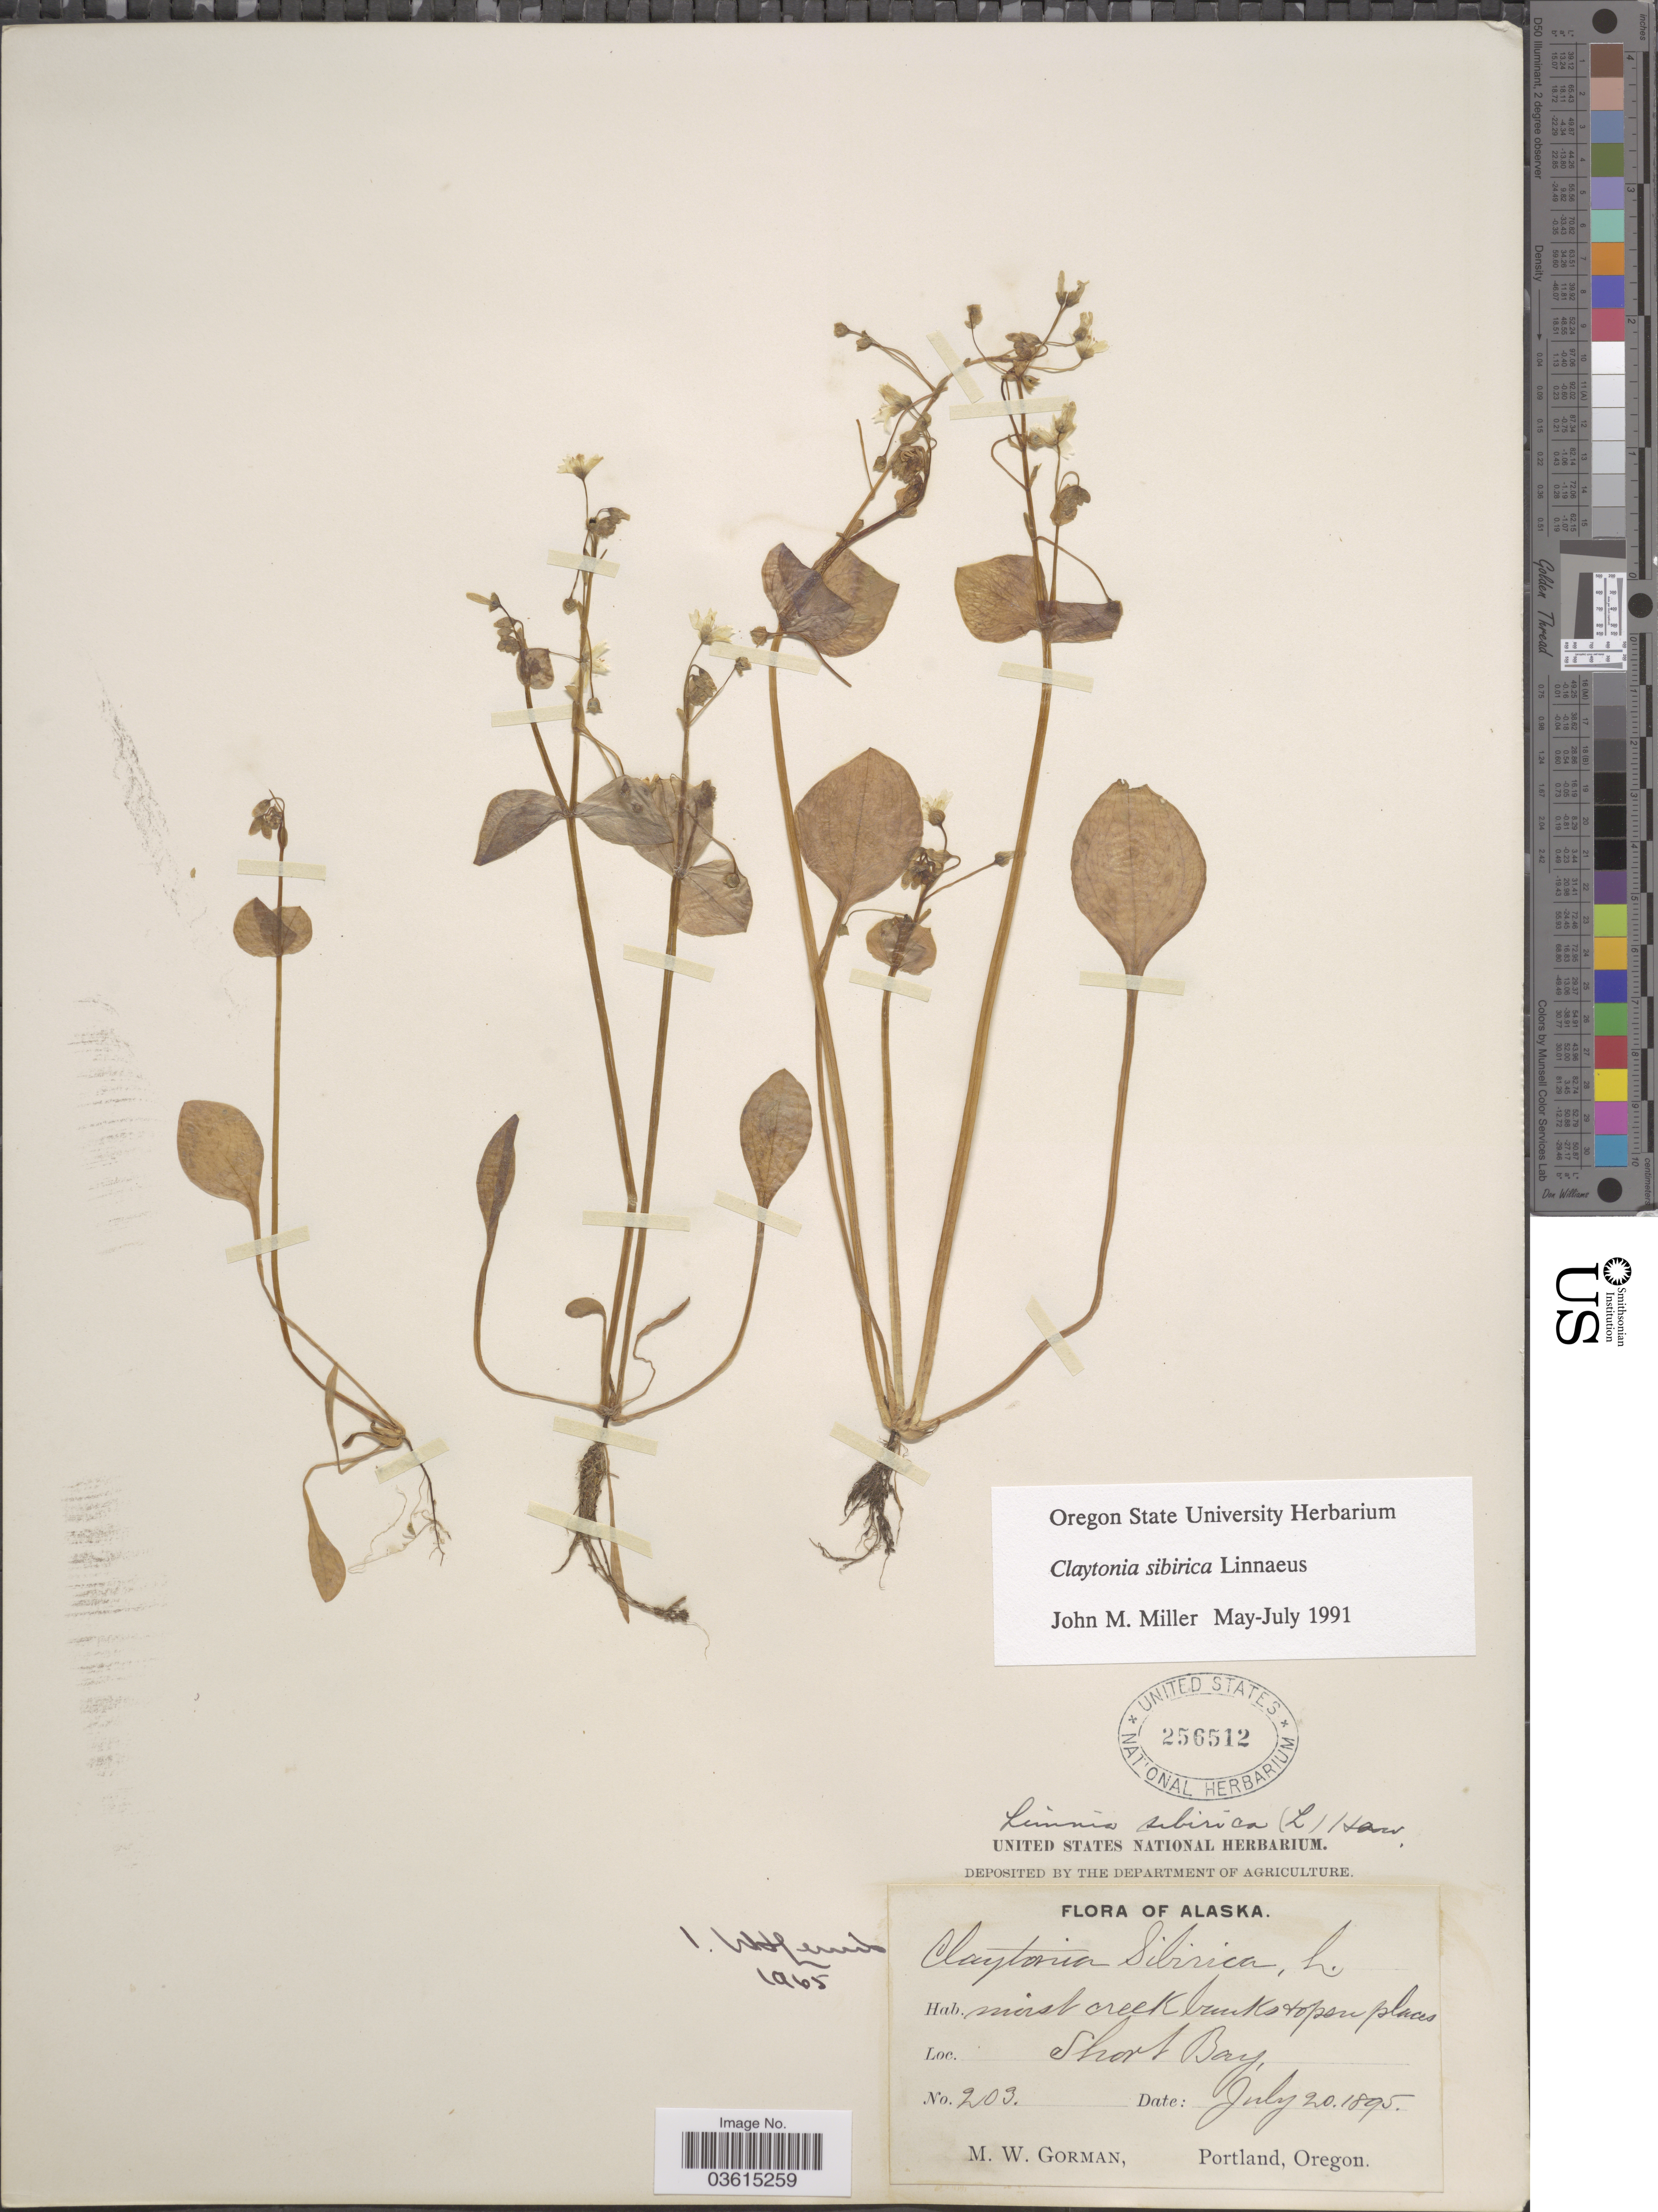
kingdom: Plantae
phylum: Tracheophyta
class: Magnoliopsida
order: Caryophyllales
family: Montiaceae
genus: Claytonia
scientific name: Claytonia sibirica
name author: L.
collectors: M. W. Gorman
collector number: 203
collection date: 1895-07-20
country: United States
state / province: Alaska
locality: Short Bay.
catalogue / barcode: US 256512